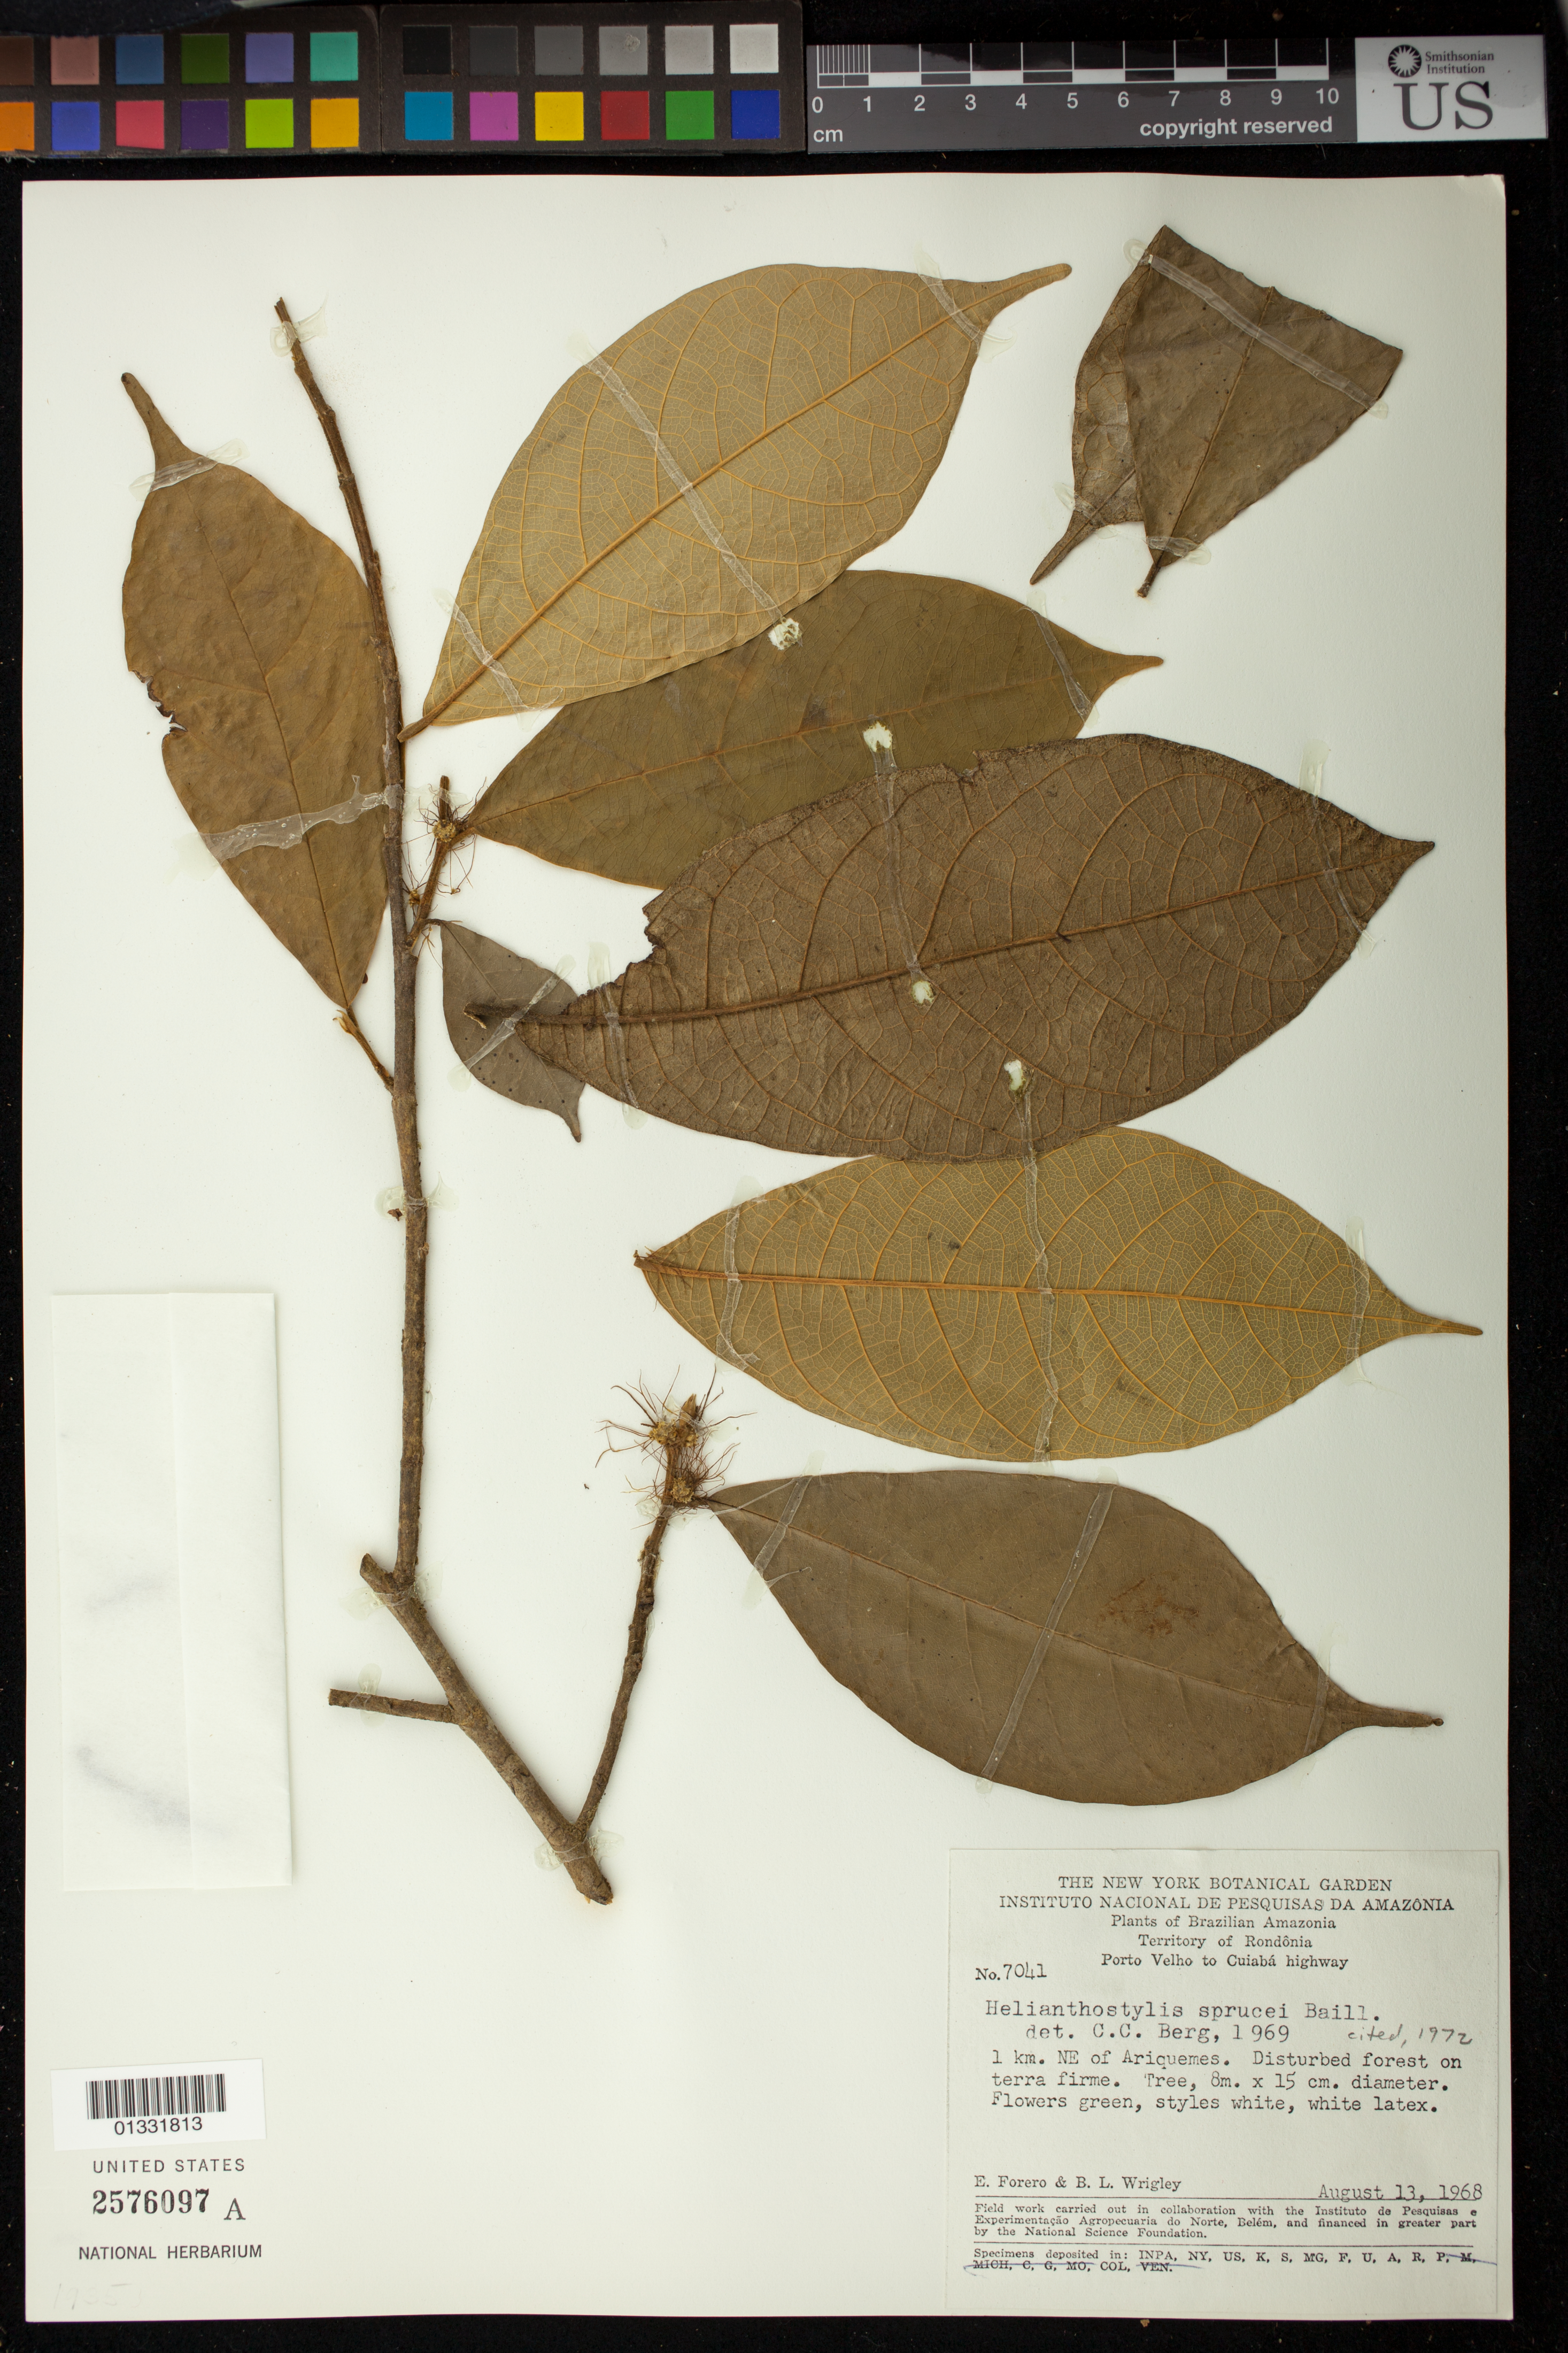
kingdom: Plantae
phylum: Tracheophyta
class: Magnoliopsida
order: Rosales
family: Moraceae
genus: Brosimum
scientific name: Brosimum sprucei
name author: (Baill.) E. M. Gardner & Zerega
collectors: E. Forero & B. L. Wrigley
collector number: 7041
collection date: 1968-08-13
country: Brazil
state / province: Rondônia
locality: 1 km NE of Ariquemes.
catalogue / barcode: US 2576097A